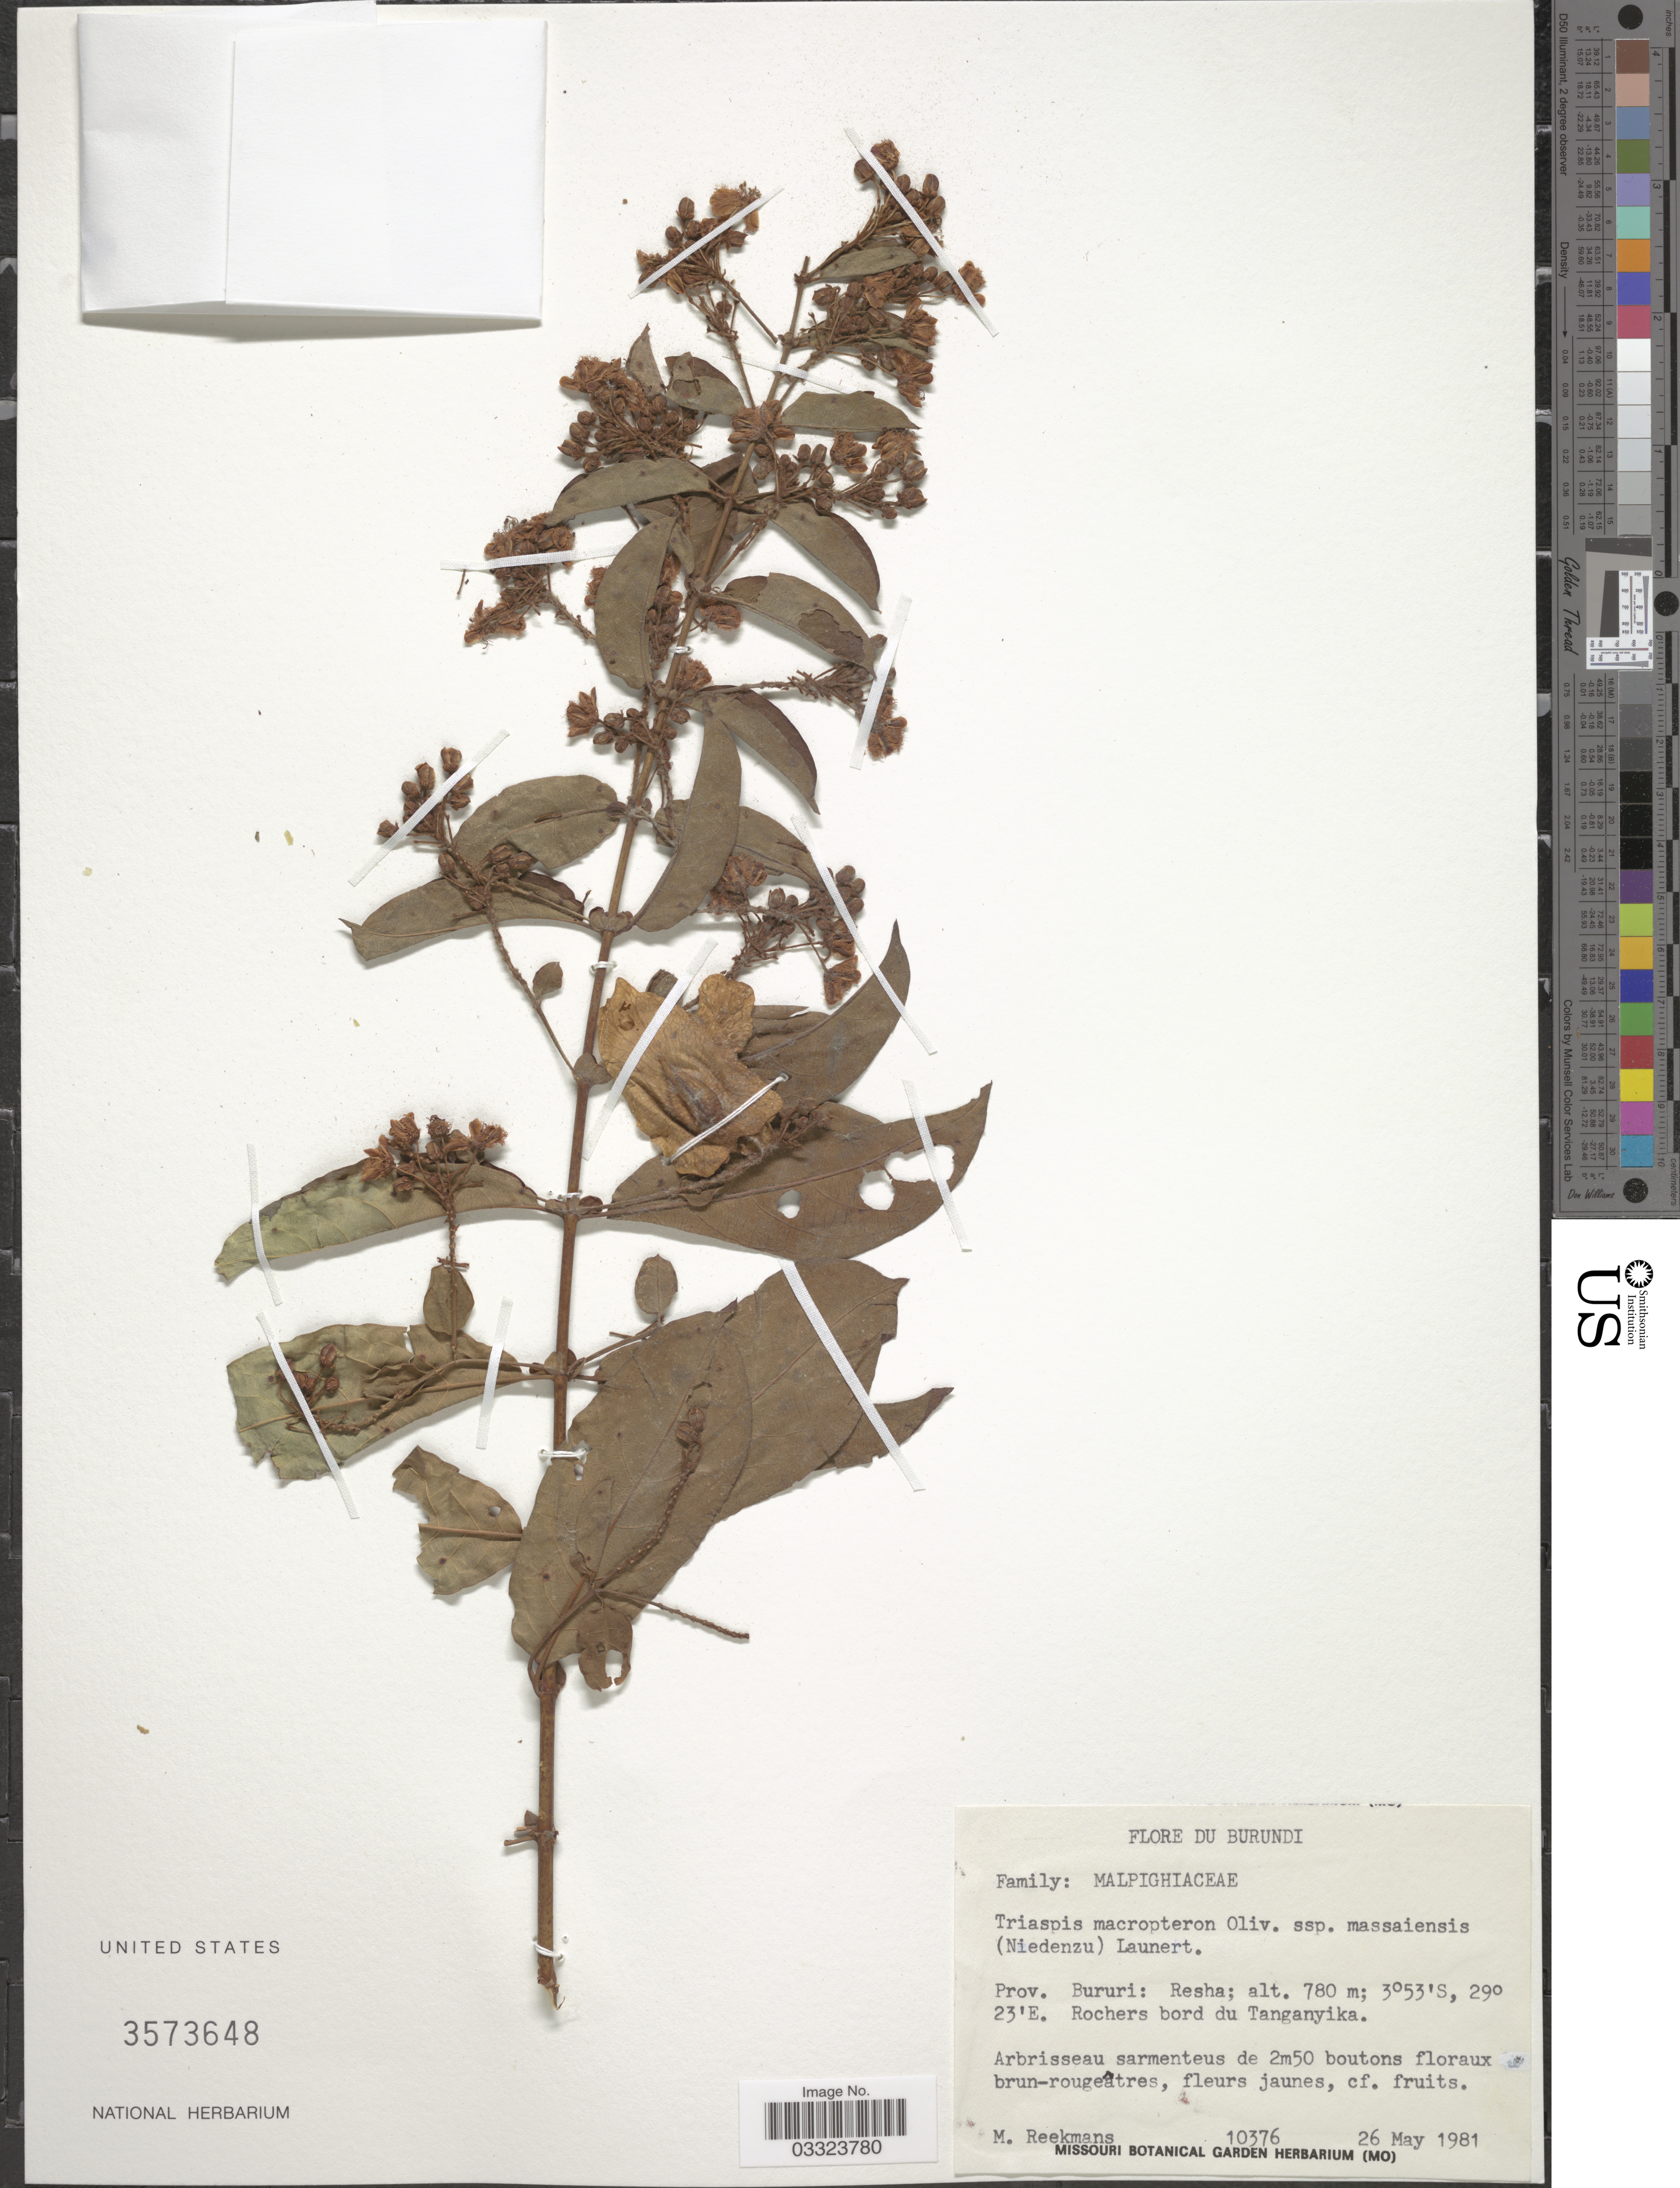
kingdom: Plantae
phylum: Tracheophyta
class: Magnoliopsida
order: Malpighiales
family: Malpighiaceae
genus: Triaspis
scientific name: Triaspis macropteron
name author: Welw. ex Oliv.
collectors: M. Reekmans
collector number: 10376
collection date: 1981-05-26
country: Burundi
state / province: Bururi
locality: Resha. Rochers bord du Tanganyika.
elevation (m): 780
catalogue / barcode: US 3573648